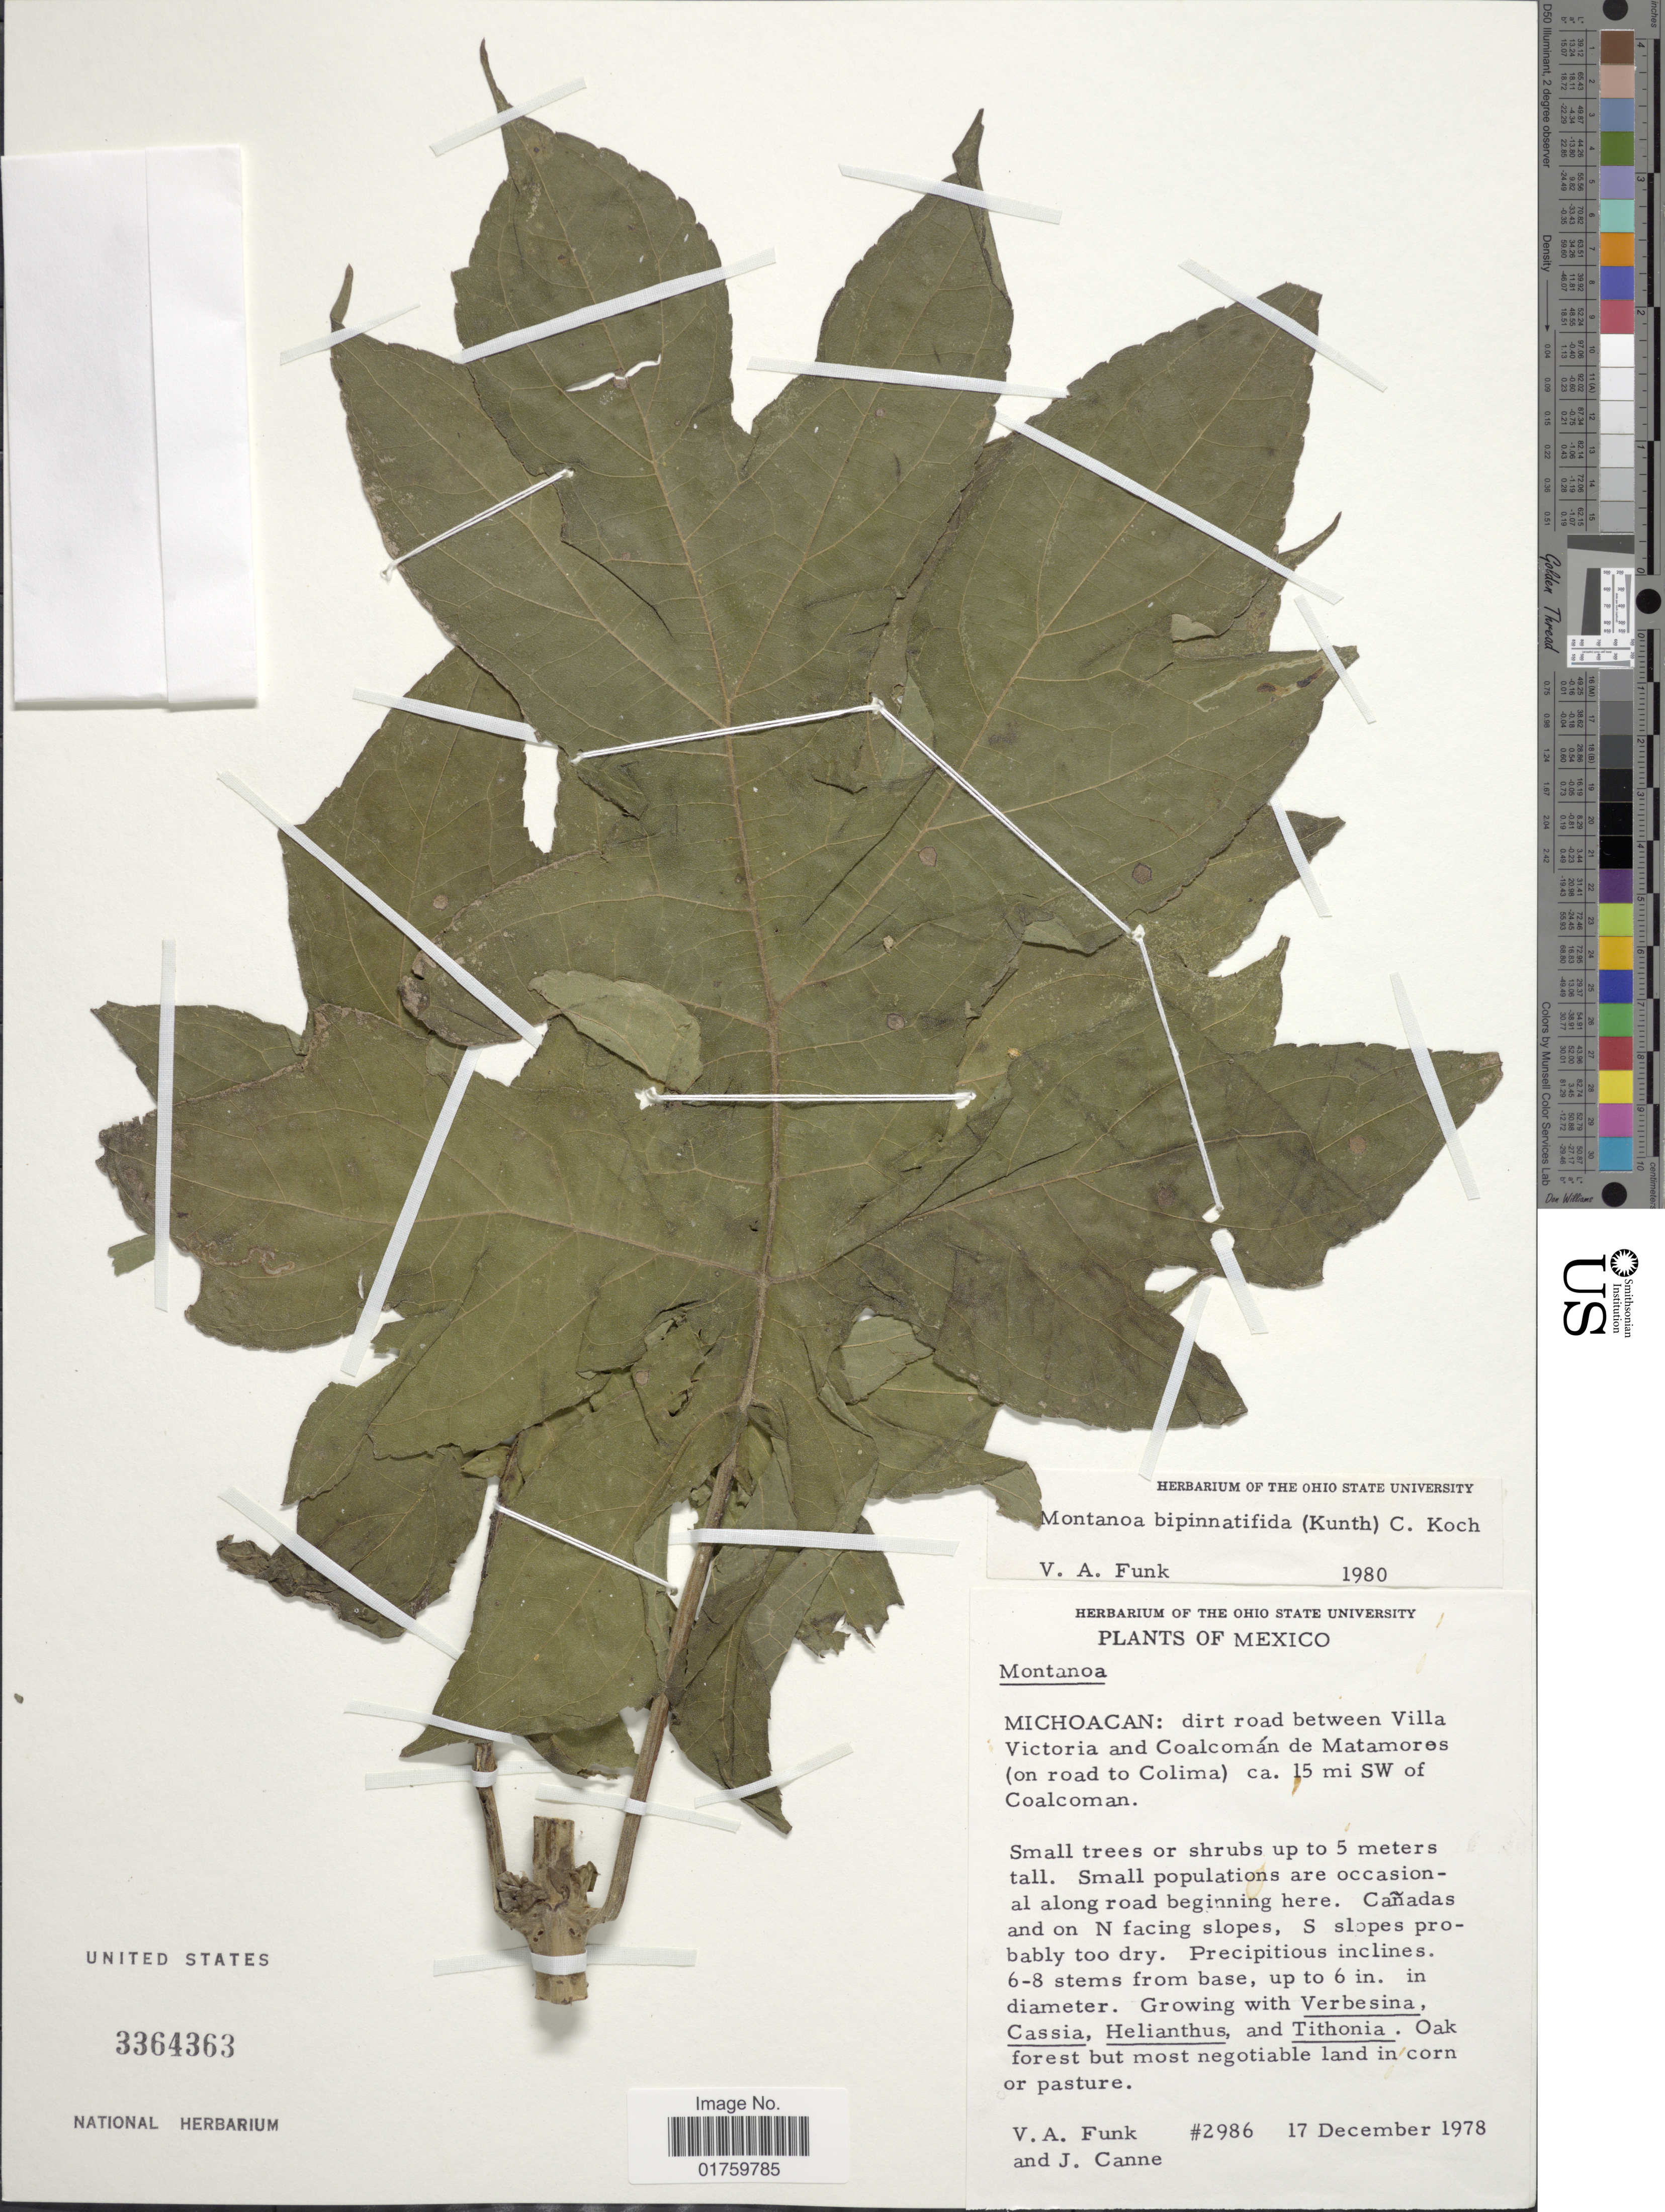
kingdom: Plantae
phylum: Tracheophyta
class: Magnoliopsida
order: Asterales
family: Asteraceae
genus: Montanoa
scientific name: Montanoa bipinnatifida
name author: (Kunth) C. Koch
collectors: V. Funk & J. M. Canne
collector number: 2986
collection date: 1978-12-17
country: Mexico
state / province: Michoacán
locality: Dirt road between Villa Victoria and Coalcomán de Matomores (on road to Colima) ca. 15 mi SW of Coalcoman.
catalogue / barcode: US 3364363